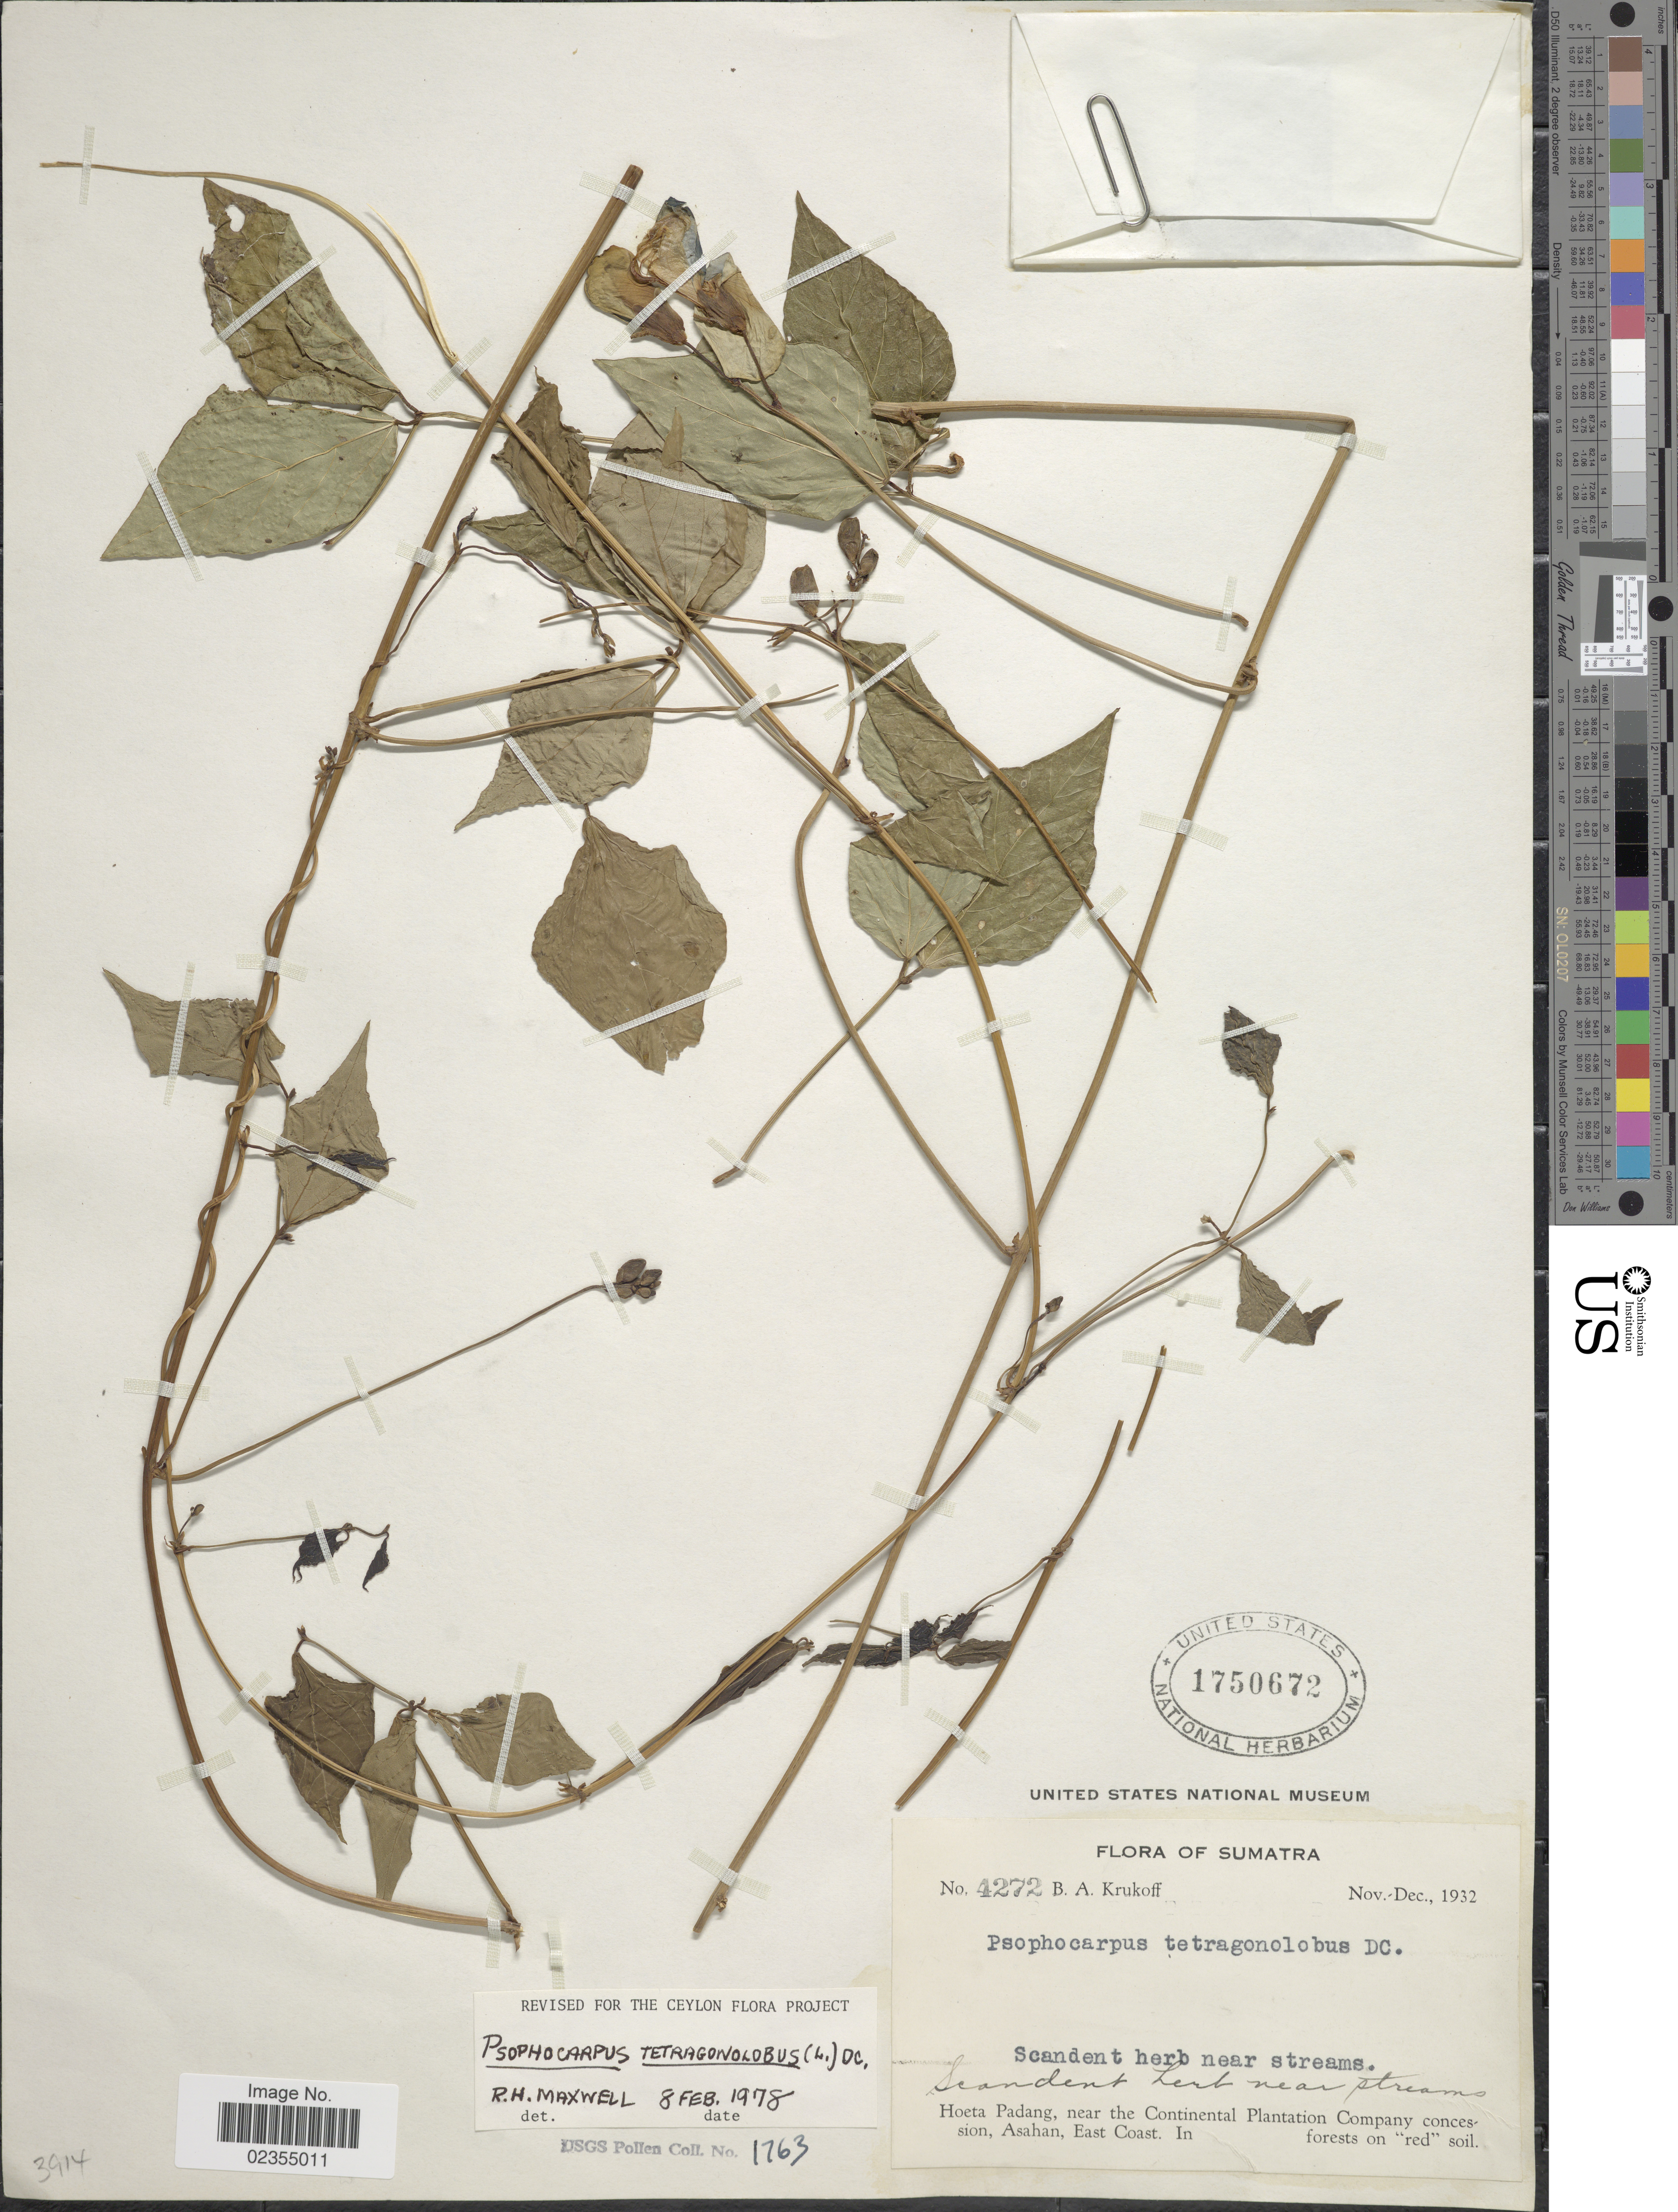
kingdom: Plantae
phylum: Tracheophyta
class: Magnoliopsida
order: Fabales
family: Fabaceae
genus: Psophocarpus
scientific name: Psophocarpus tetragonolobus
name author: (L.) DC.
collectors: B. A. Krukoff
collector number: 4272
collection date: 1932-11/1932-12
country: Indonesia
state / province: Sumatra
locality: Hoeta Padang, near the Continental Plantation Company concession, Asahan, East Coast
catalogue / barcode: US 1750672